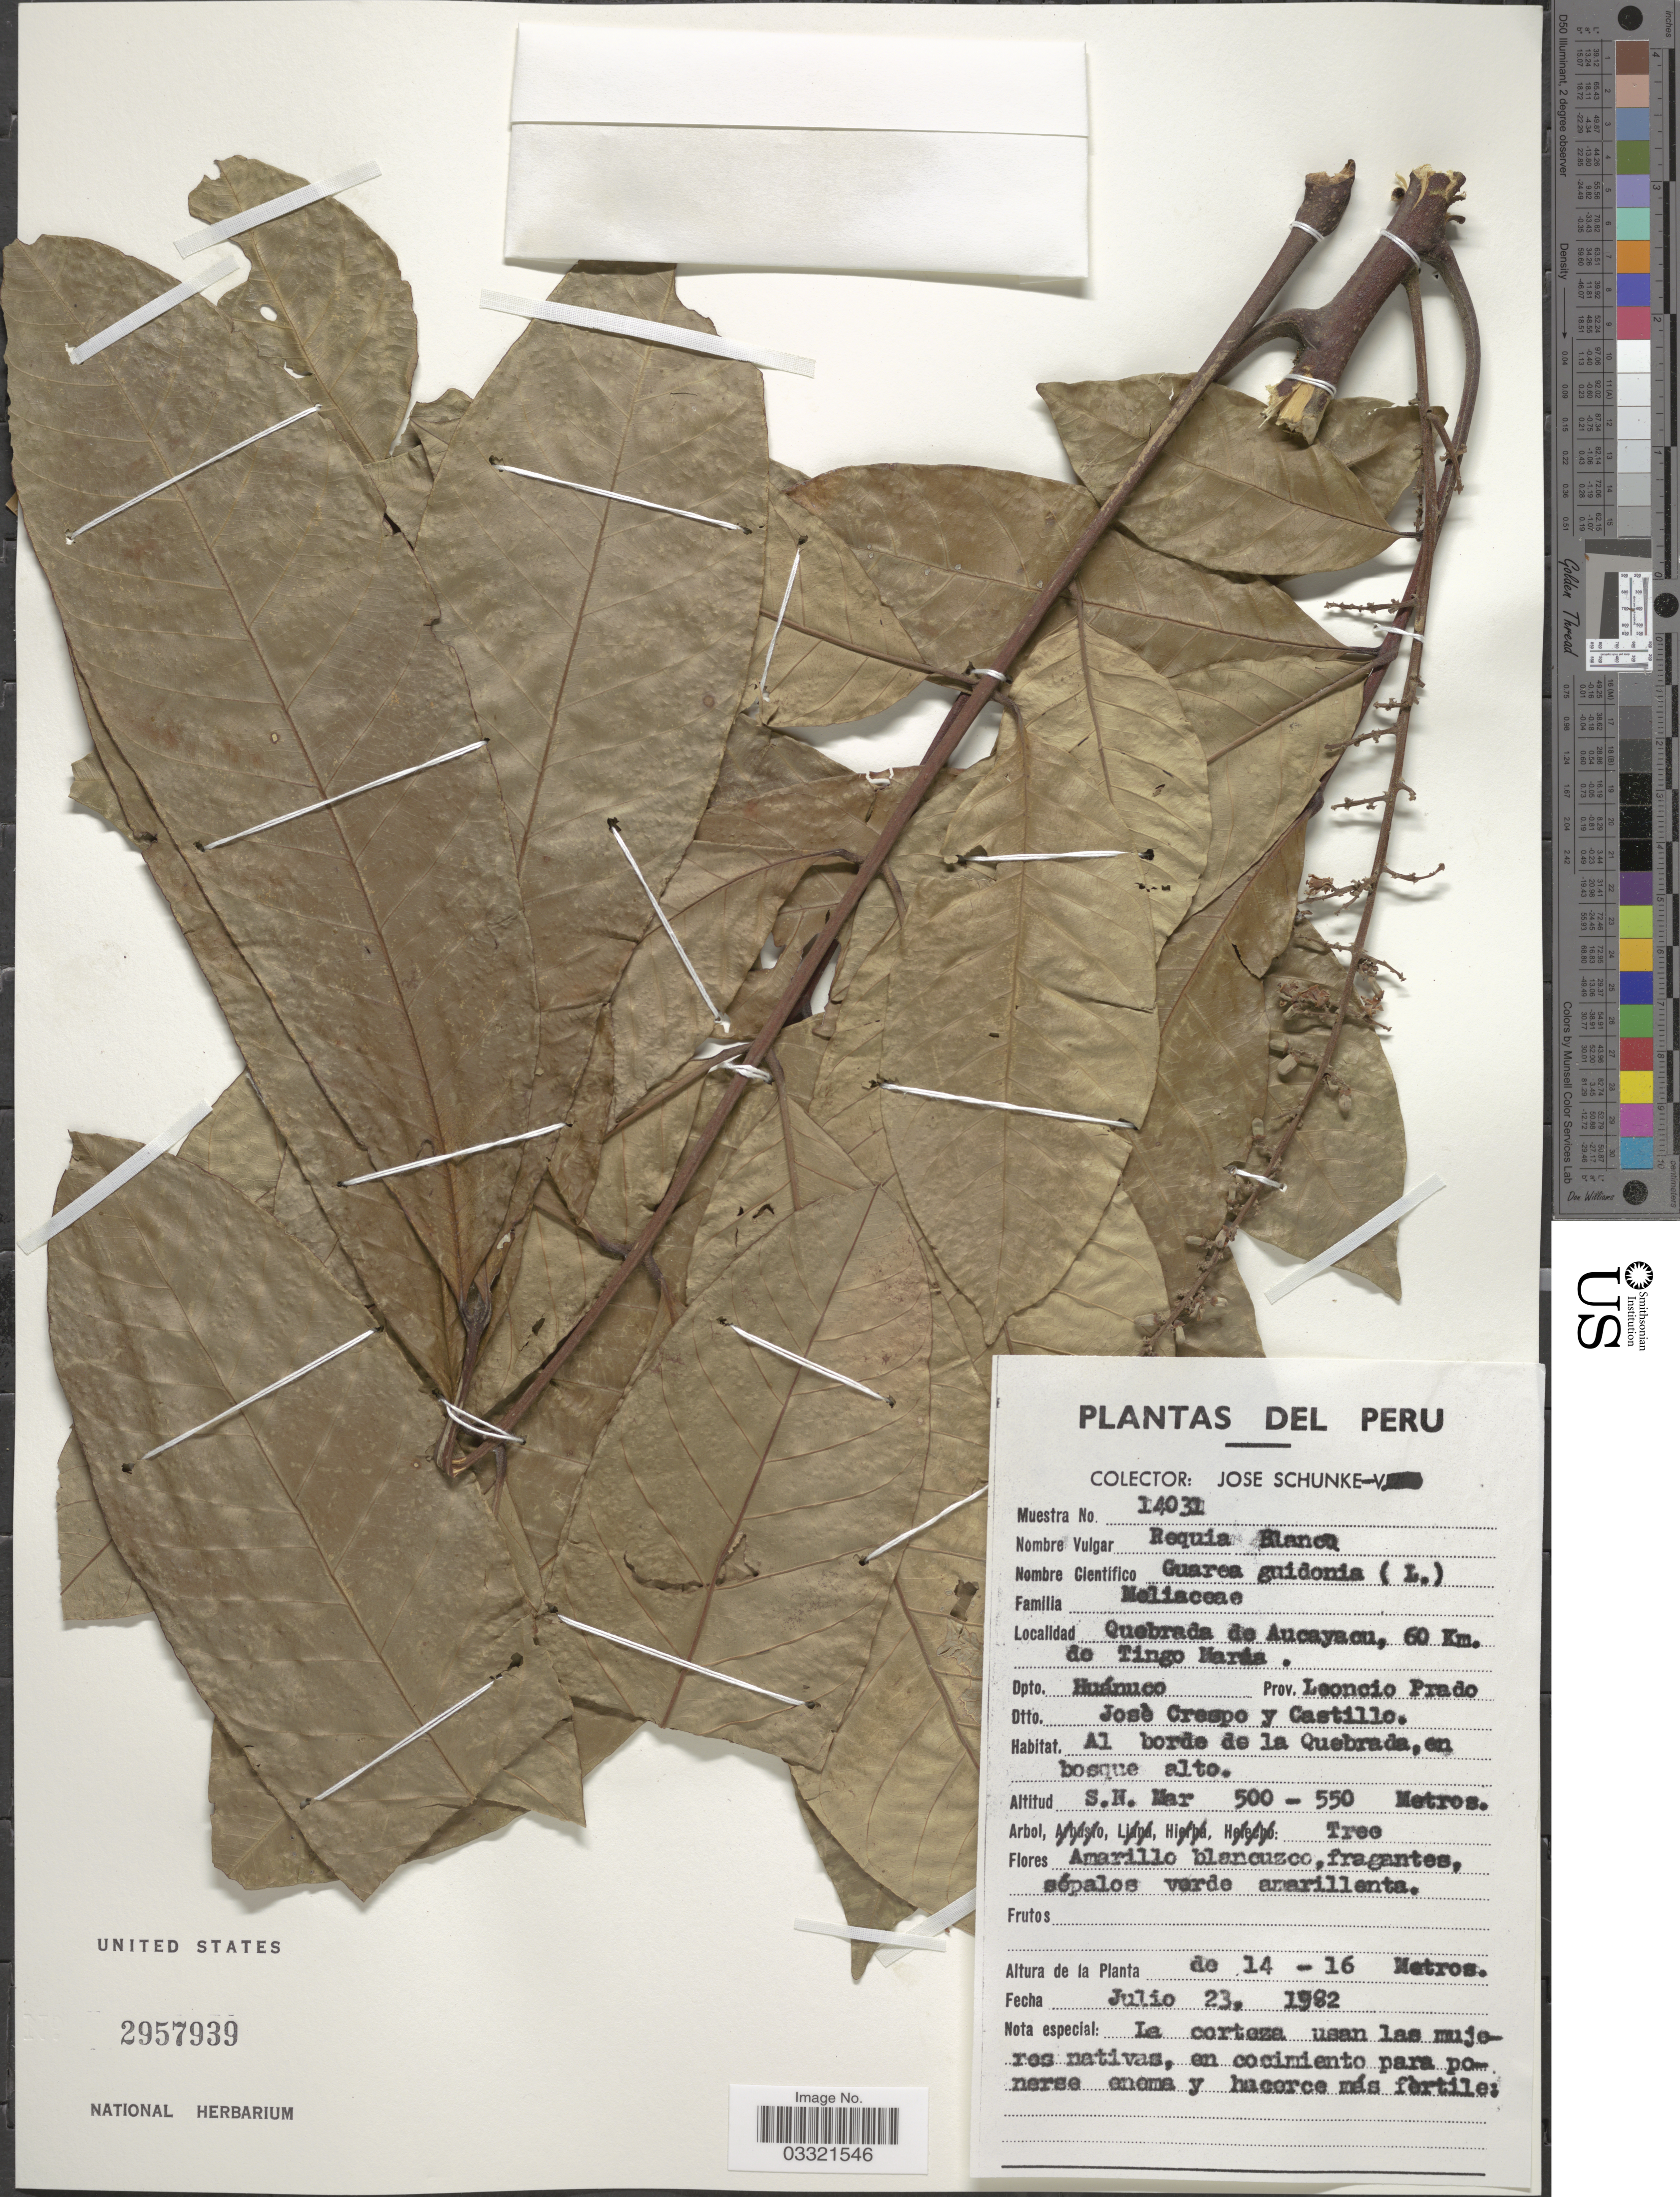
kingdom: Plantae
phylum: Tracheophyta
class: Magnoliopsida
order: Sapindales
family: Meliaceae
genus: Guarea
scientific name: Guarea guidonia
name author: (L.) Sleumer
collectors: J. Schunke Vigo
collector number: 14031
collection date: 1982-07-23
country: Peru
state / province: Huánuco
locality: Quebrada de Aucayacu, 60 Km. do Tingo Maria. Dpto. Huánuco, Prov. Leoncio Prado. Dtto. Josè Crespo y Castillo.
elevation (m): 500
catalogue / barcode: US 2957939